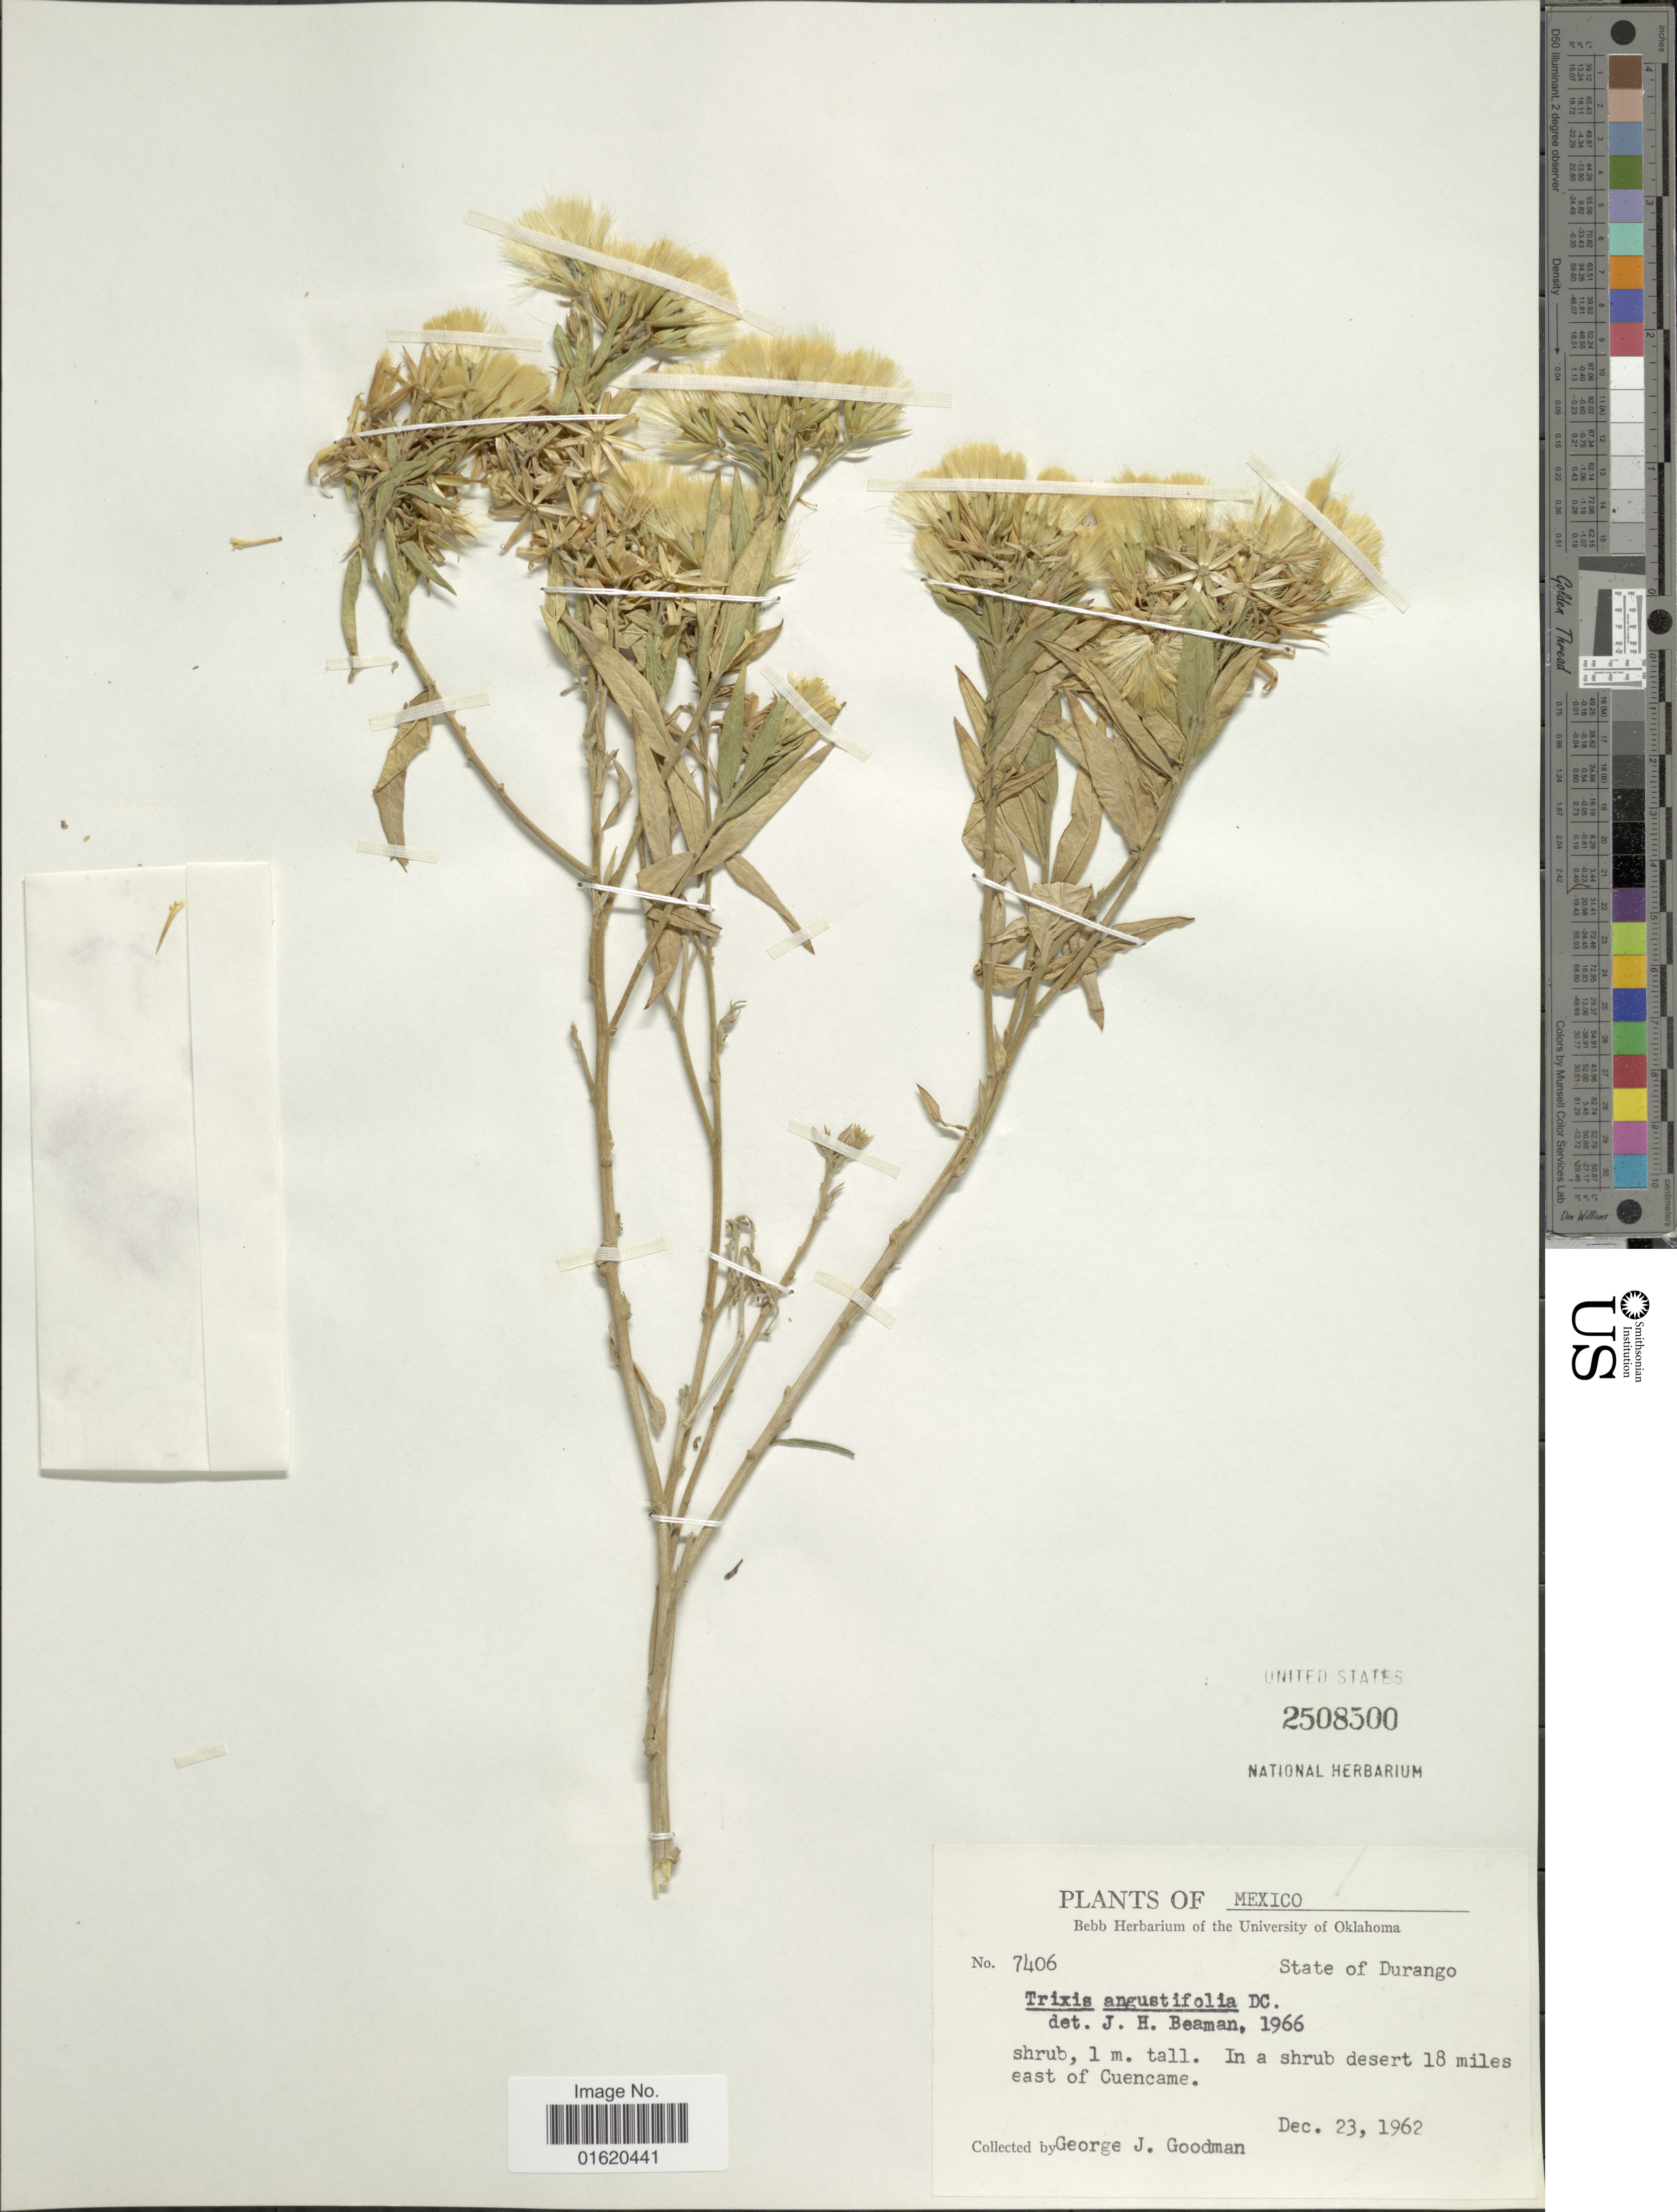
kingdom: Plantae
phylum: Tracheophyta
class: Magnoliopsida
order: Asterales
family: Asteraceae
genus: Trixis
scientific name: Trixis angustifolia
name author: DC.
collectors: G. J. Goodman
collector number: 7406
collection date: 1962-12-23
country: Mexico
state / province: Durango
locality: In a shrub desert 18 miles east of Cuencame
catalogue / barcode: US 2508500